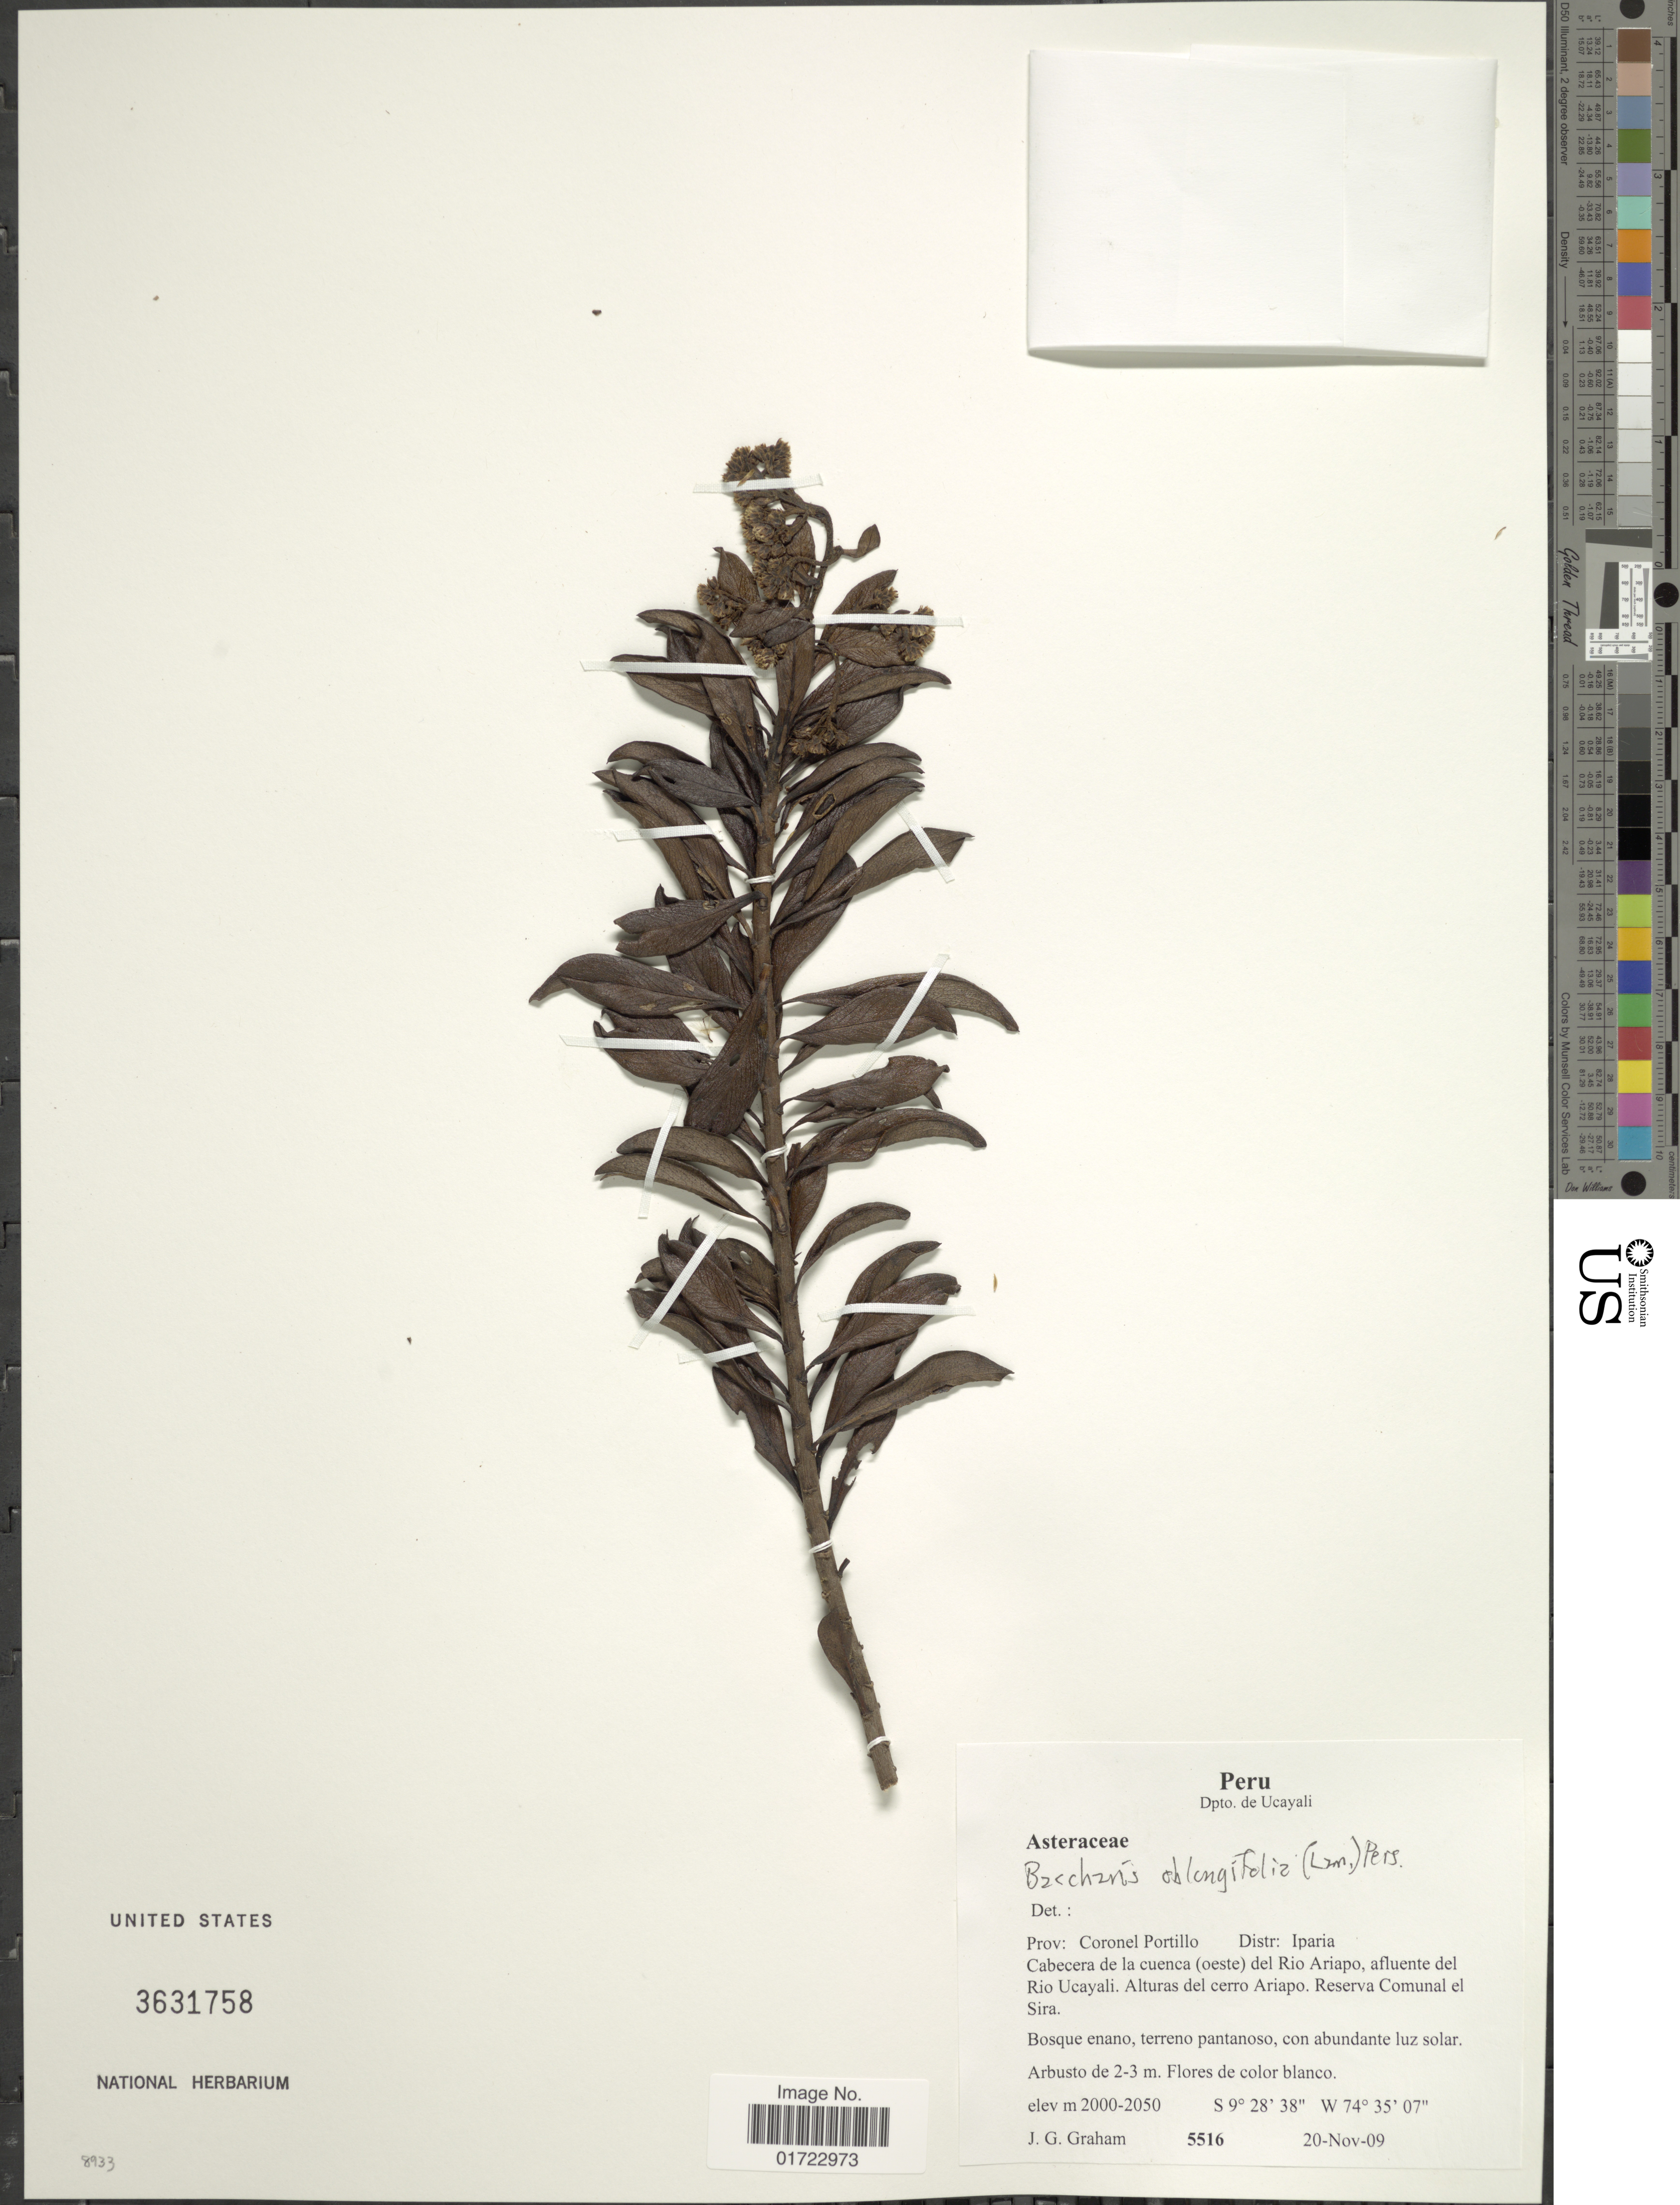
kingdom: Plantae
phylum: Tracheophyta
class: Magnoliopsida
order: Asterales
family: Asteraceae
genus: Baccharis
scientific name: Baccharis oblongifolia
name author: (Ruiz & Pav.) Pers.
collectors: J. Graham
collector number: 5516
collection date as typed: Transcribed d/m/y: 20/11/9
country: Peru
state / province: Ucayali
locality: Prov. Coronel Portillo. Distr: Iparia. Cabecera de la cuenca (oeste) del Rio Ariapo, afluente del Rio Ucayali. Alturas dl cerro Ariapo. Reserva Comunal el Sira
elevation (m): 2000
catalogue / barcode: US 3631758